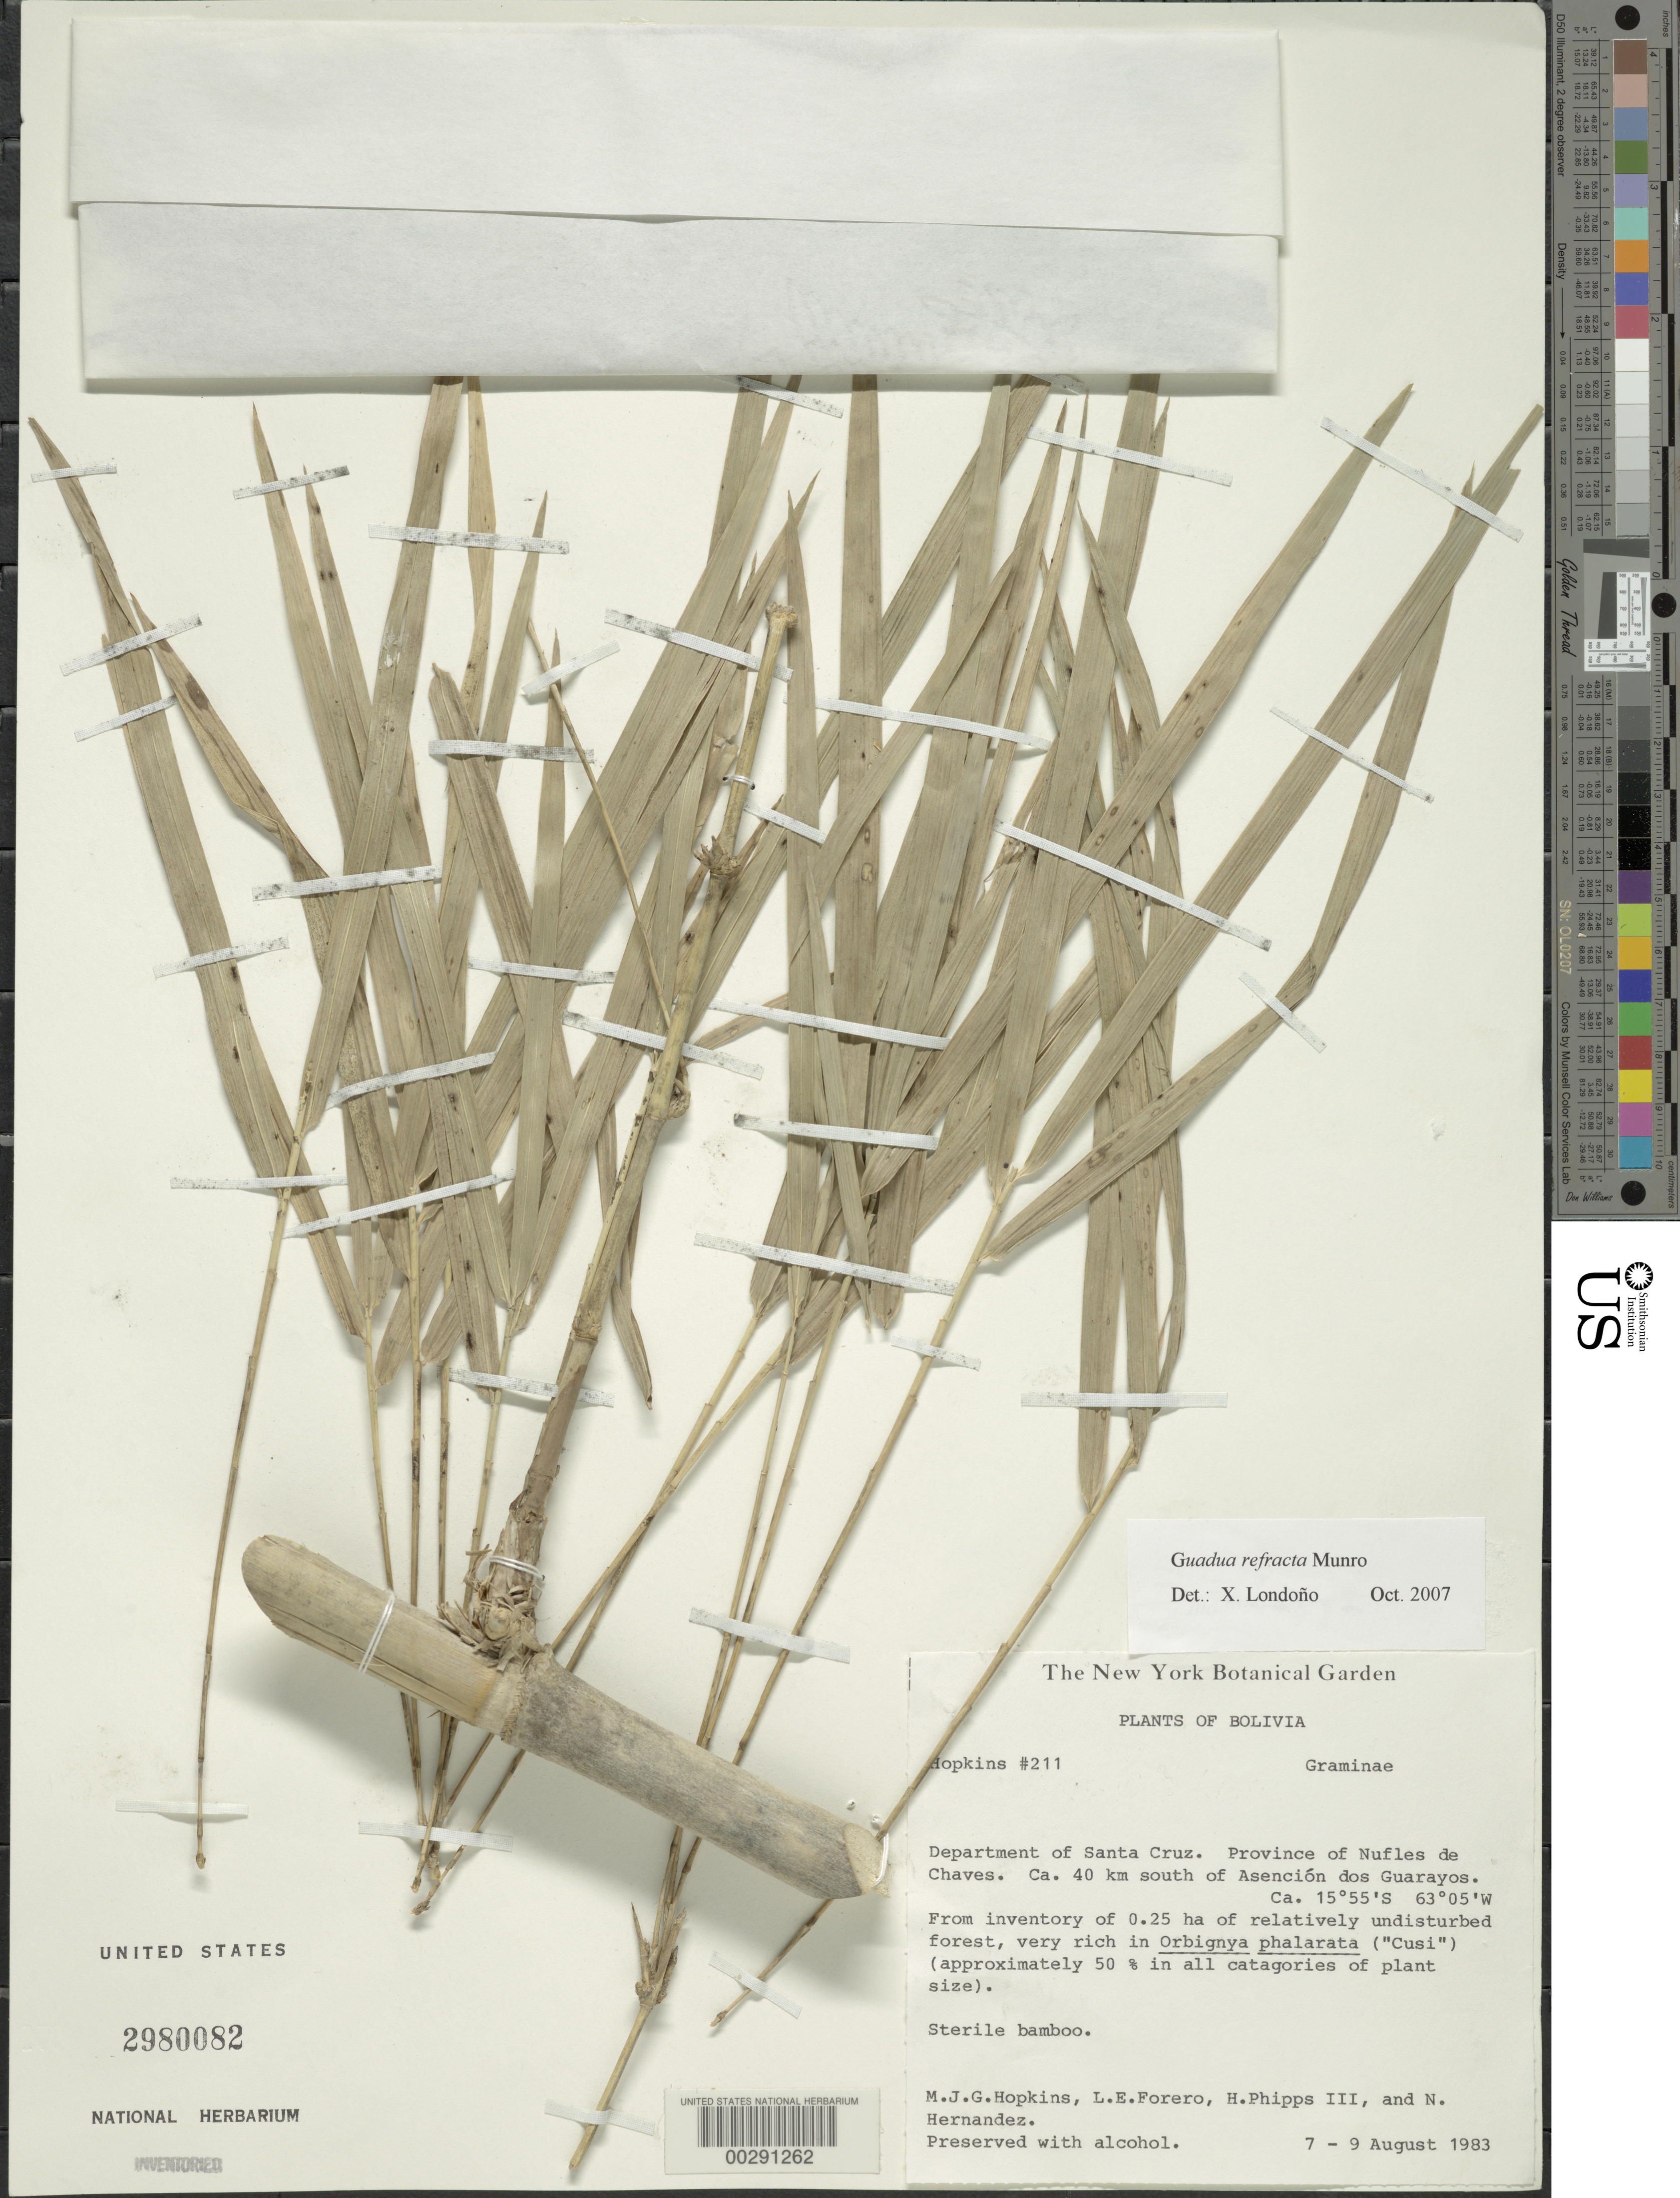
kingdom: Plantae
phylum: Tracheophyta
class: Liliopsida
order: Poales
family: Poaceae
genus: Guadua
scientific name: Guadua refracta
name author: Munro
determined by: Londoño, X., (TULV), Jardin Botanico "Juan Maria Cespedes"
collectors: M. J. G. Hopkins, L. E. Forero, H. Phipps & N. Hernandez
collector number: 211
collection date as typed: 07 Aug 1983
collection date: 1983-08-07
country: Bolivia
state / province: Santa Cruz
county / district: Ñuflo de Chávez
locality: Ca 40 km S of Asencion dos Guarayos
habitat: Relatively undisturbed forest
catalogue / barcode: US 2980082